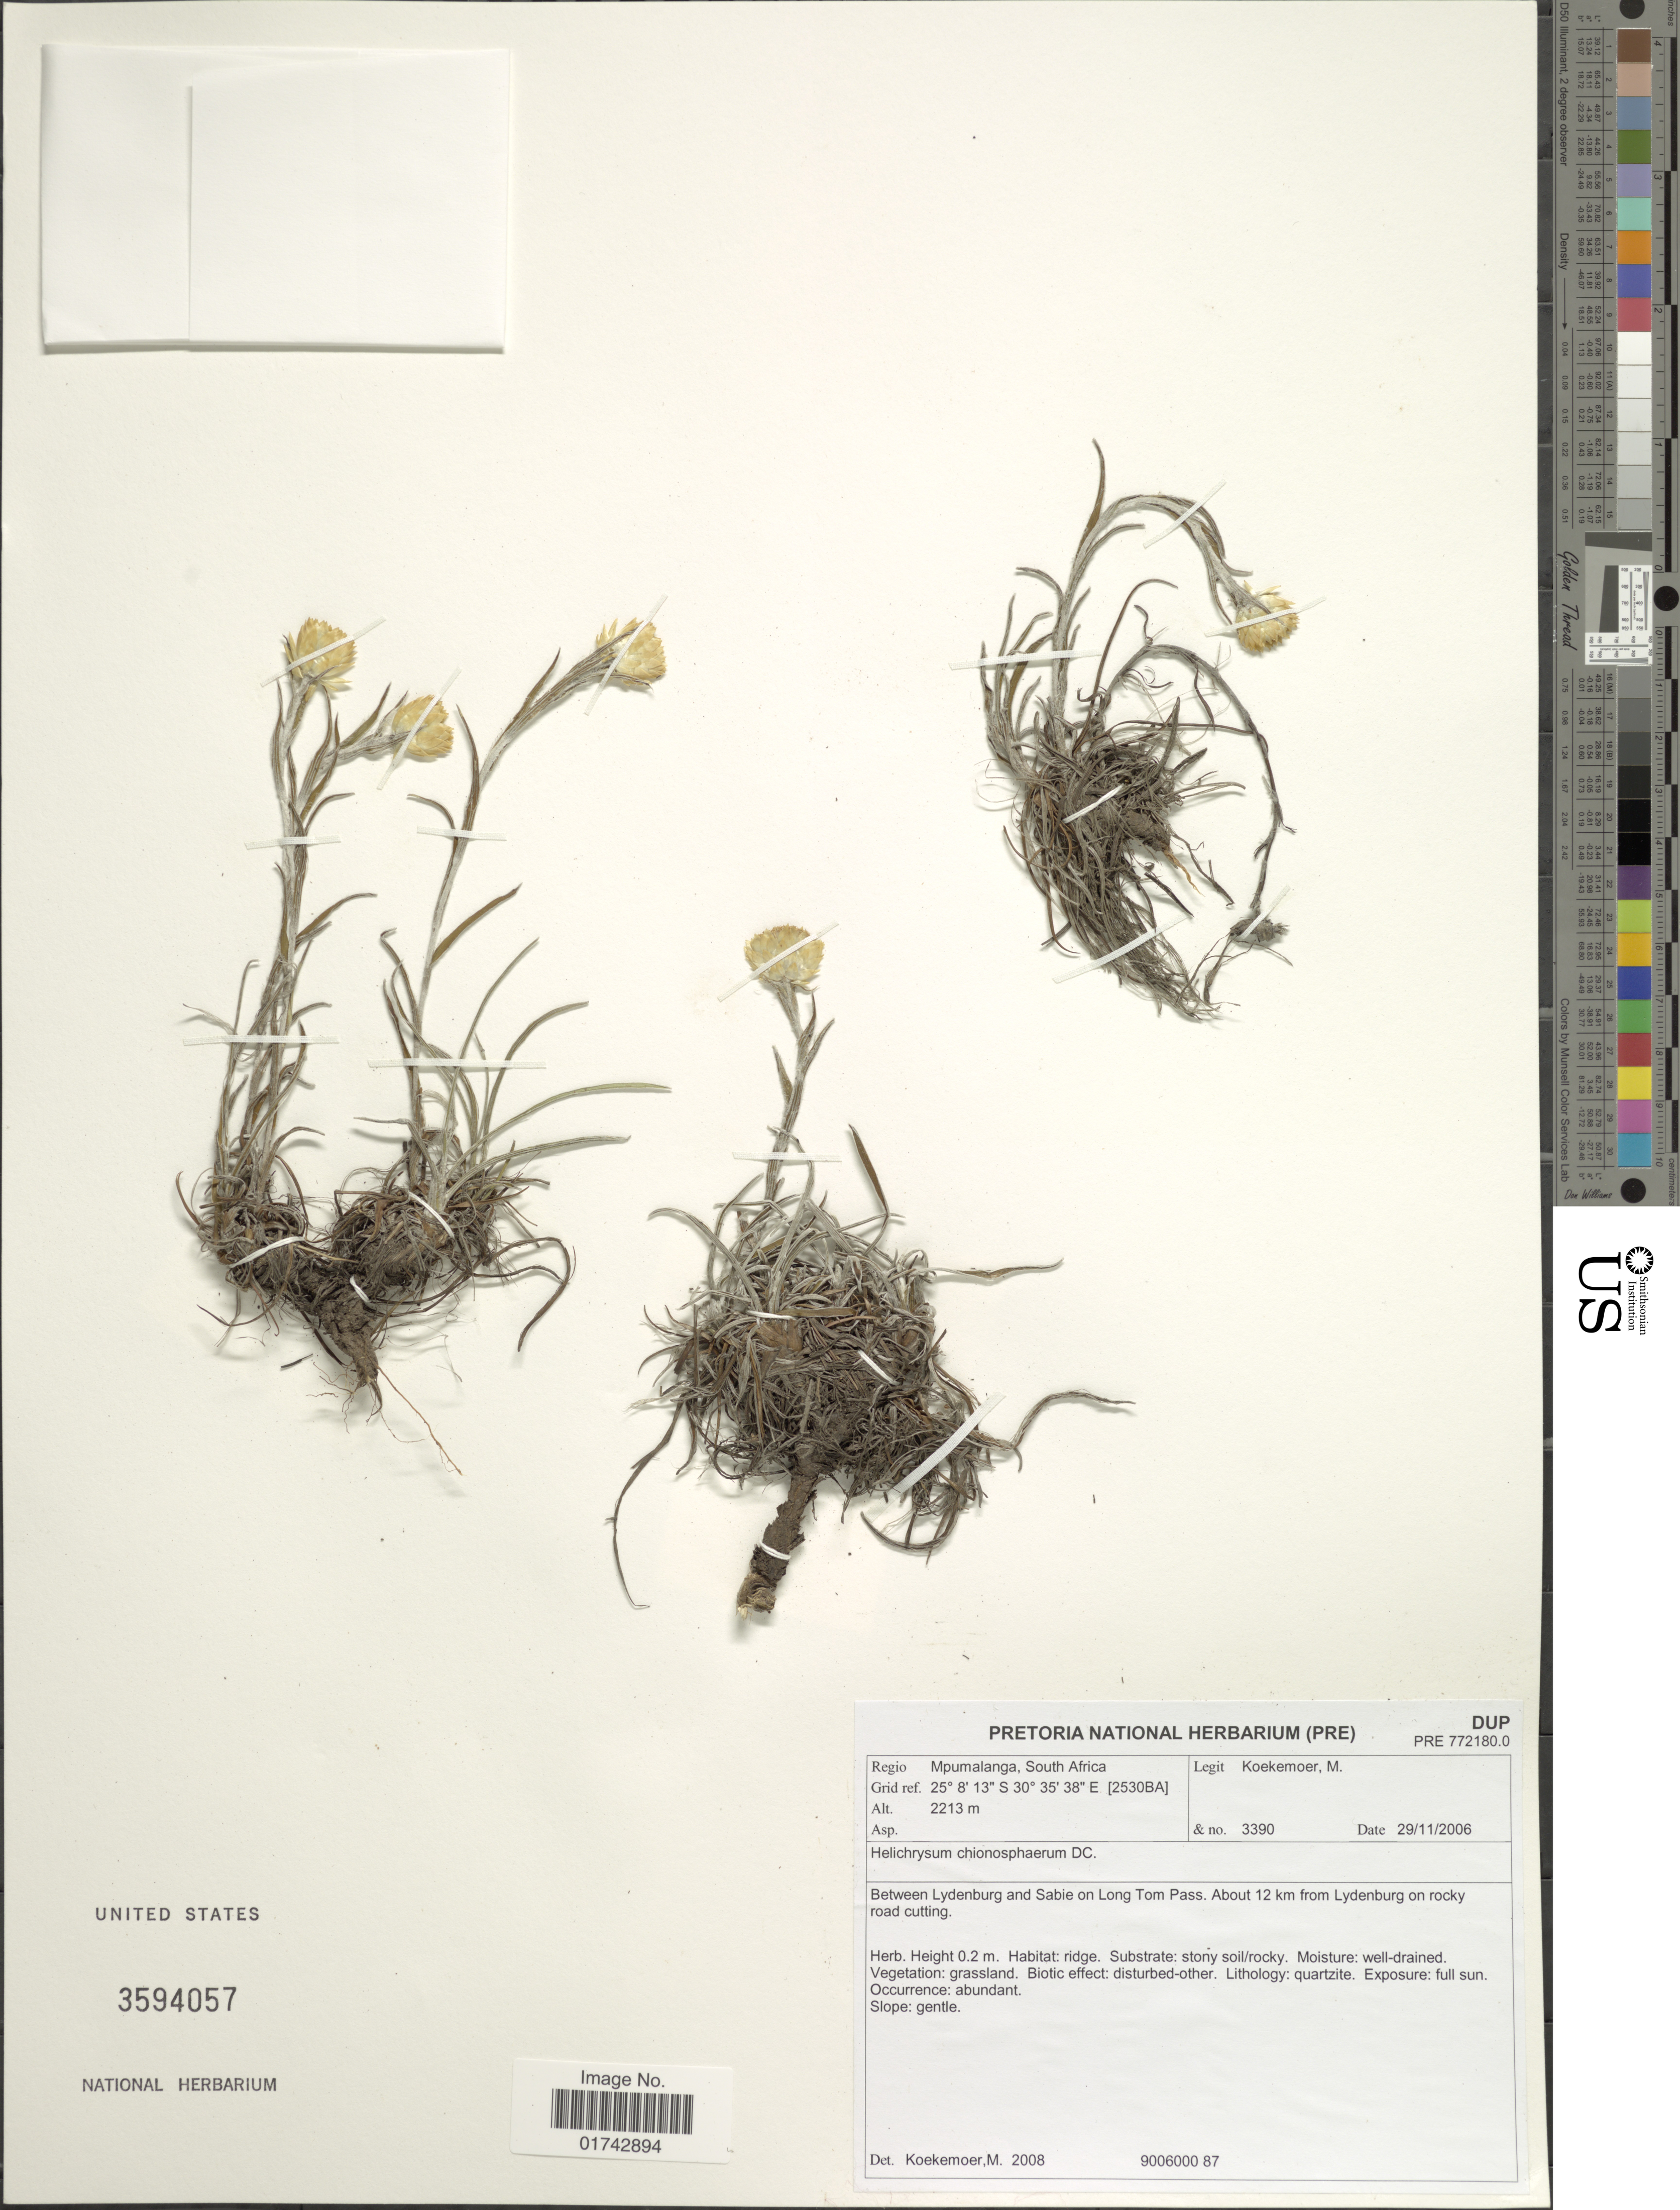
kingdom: Plantae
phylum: Tracheophyta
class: Magnoliopsida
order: Asterales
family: Asteraceae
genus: Helichrysum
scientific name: Helichrysum chionosphaerum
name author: DC.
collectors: M. Koekemoer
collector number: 3390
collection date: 2006-11-29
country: South Africa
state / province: Mpumalanga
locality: Between Lydenberg and Sabie on Long Tom Pass. About 12 km from Lydenburg on rocky road cutting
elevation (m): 2213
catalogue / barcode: US 3594057